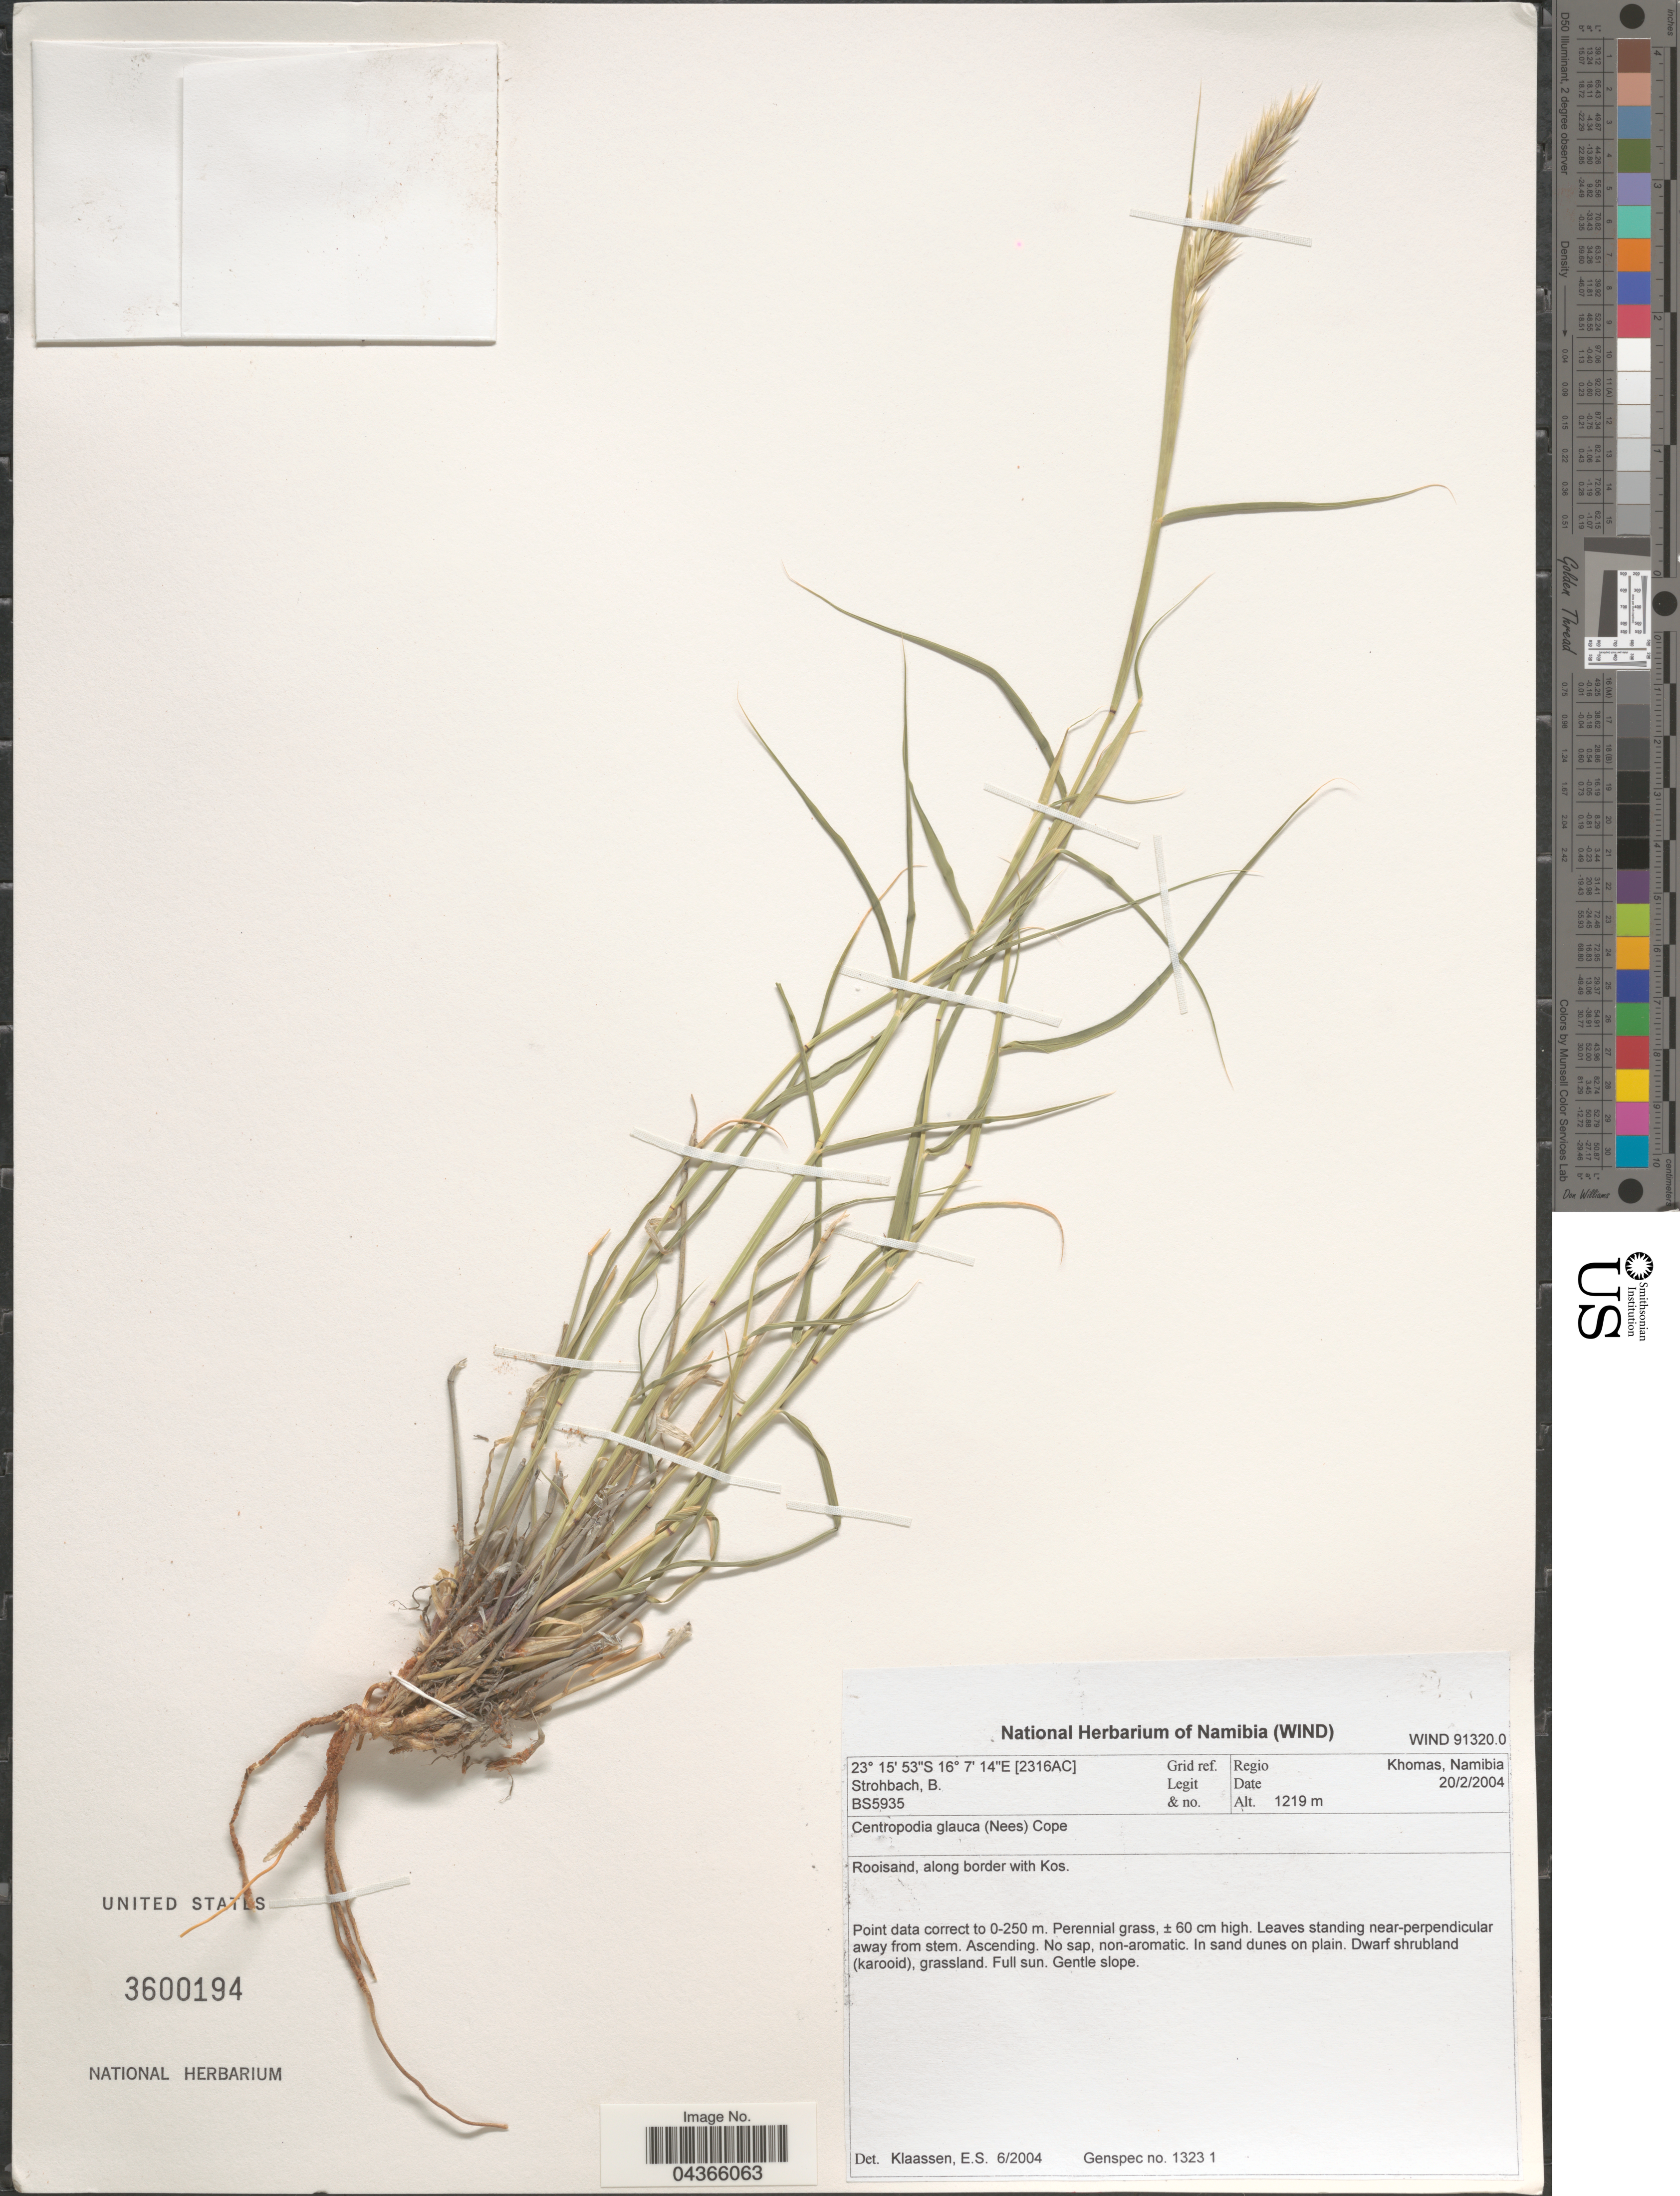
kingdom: Plantae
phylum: Tracheophyta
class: Liliopsida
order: Poales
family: Poaceae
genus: Centropodia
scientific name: Centropodia glauca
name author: (Nees) Cope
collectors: B. Strohbach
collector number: BS5935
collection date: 2004-02-20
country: Namibia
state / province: Khomas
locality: [2316AC] Grid ref. Regio Khomas, Namibia. Rooisand, along border with Kos. Gentle slope.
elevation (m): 1219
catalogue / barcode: US 3600194